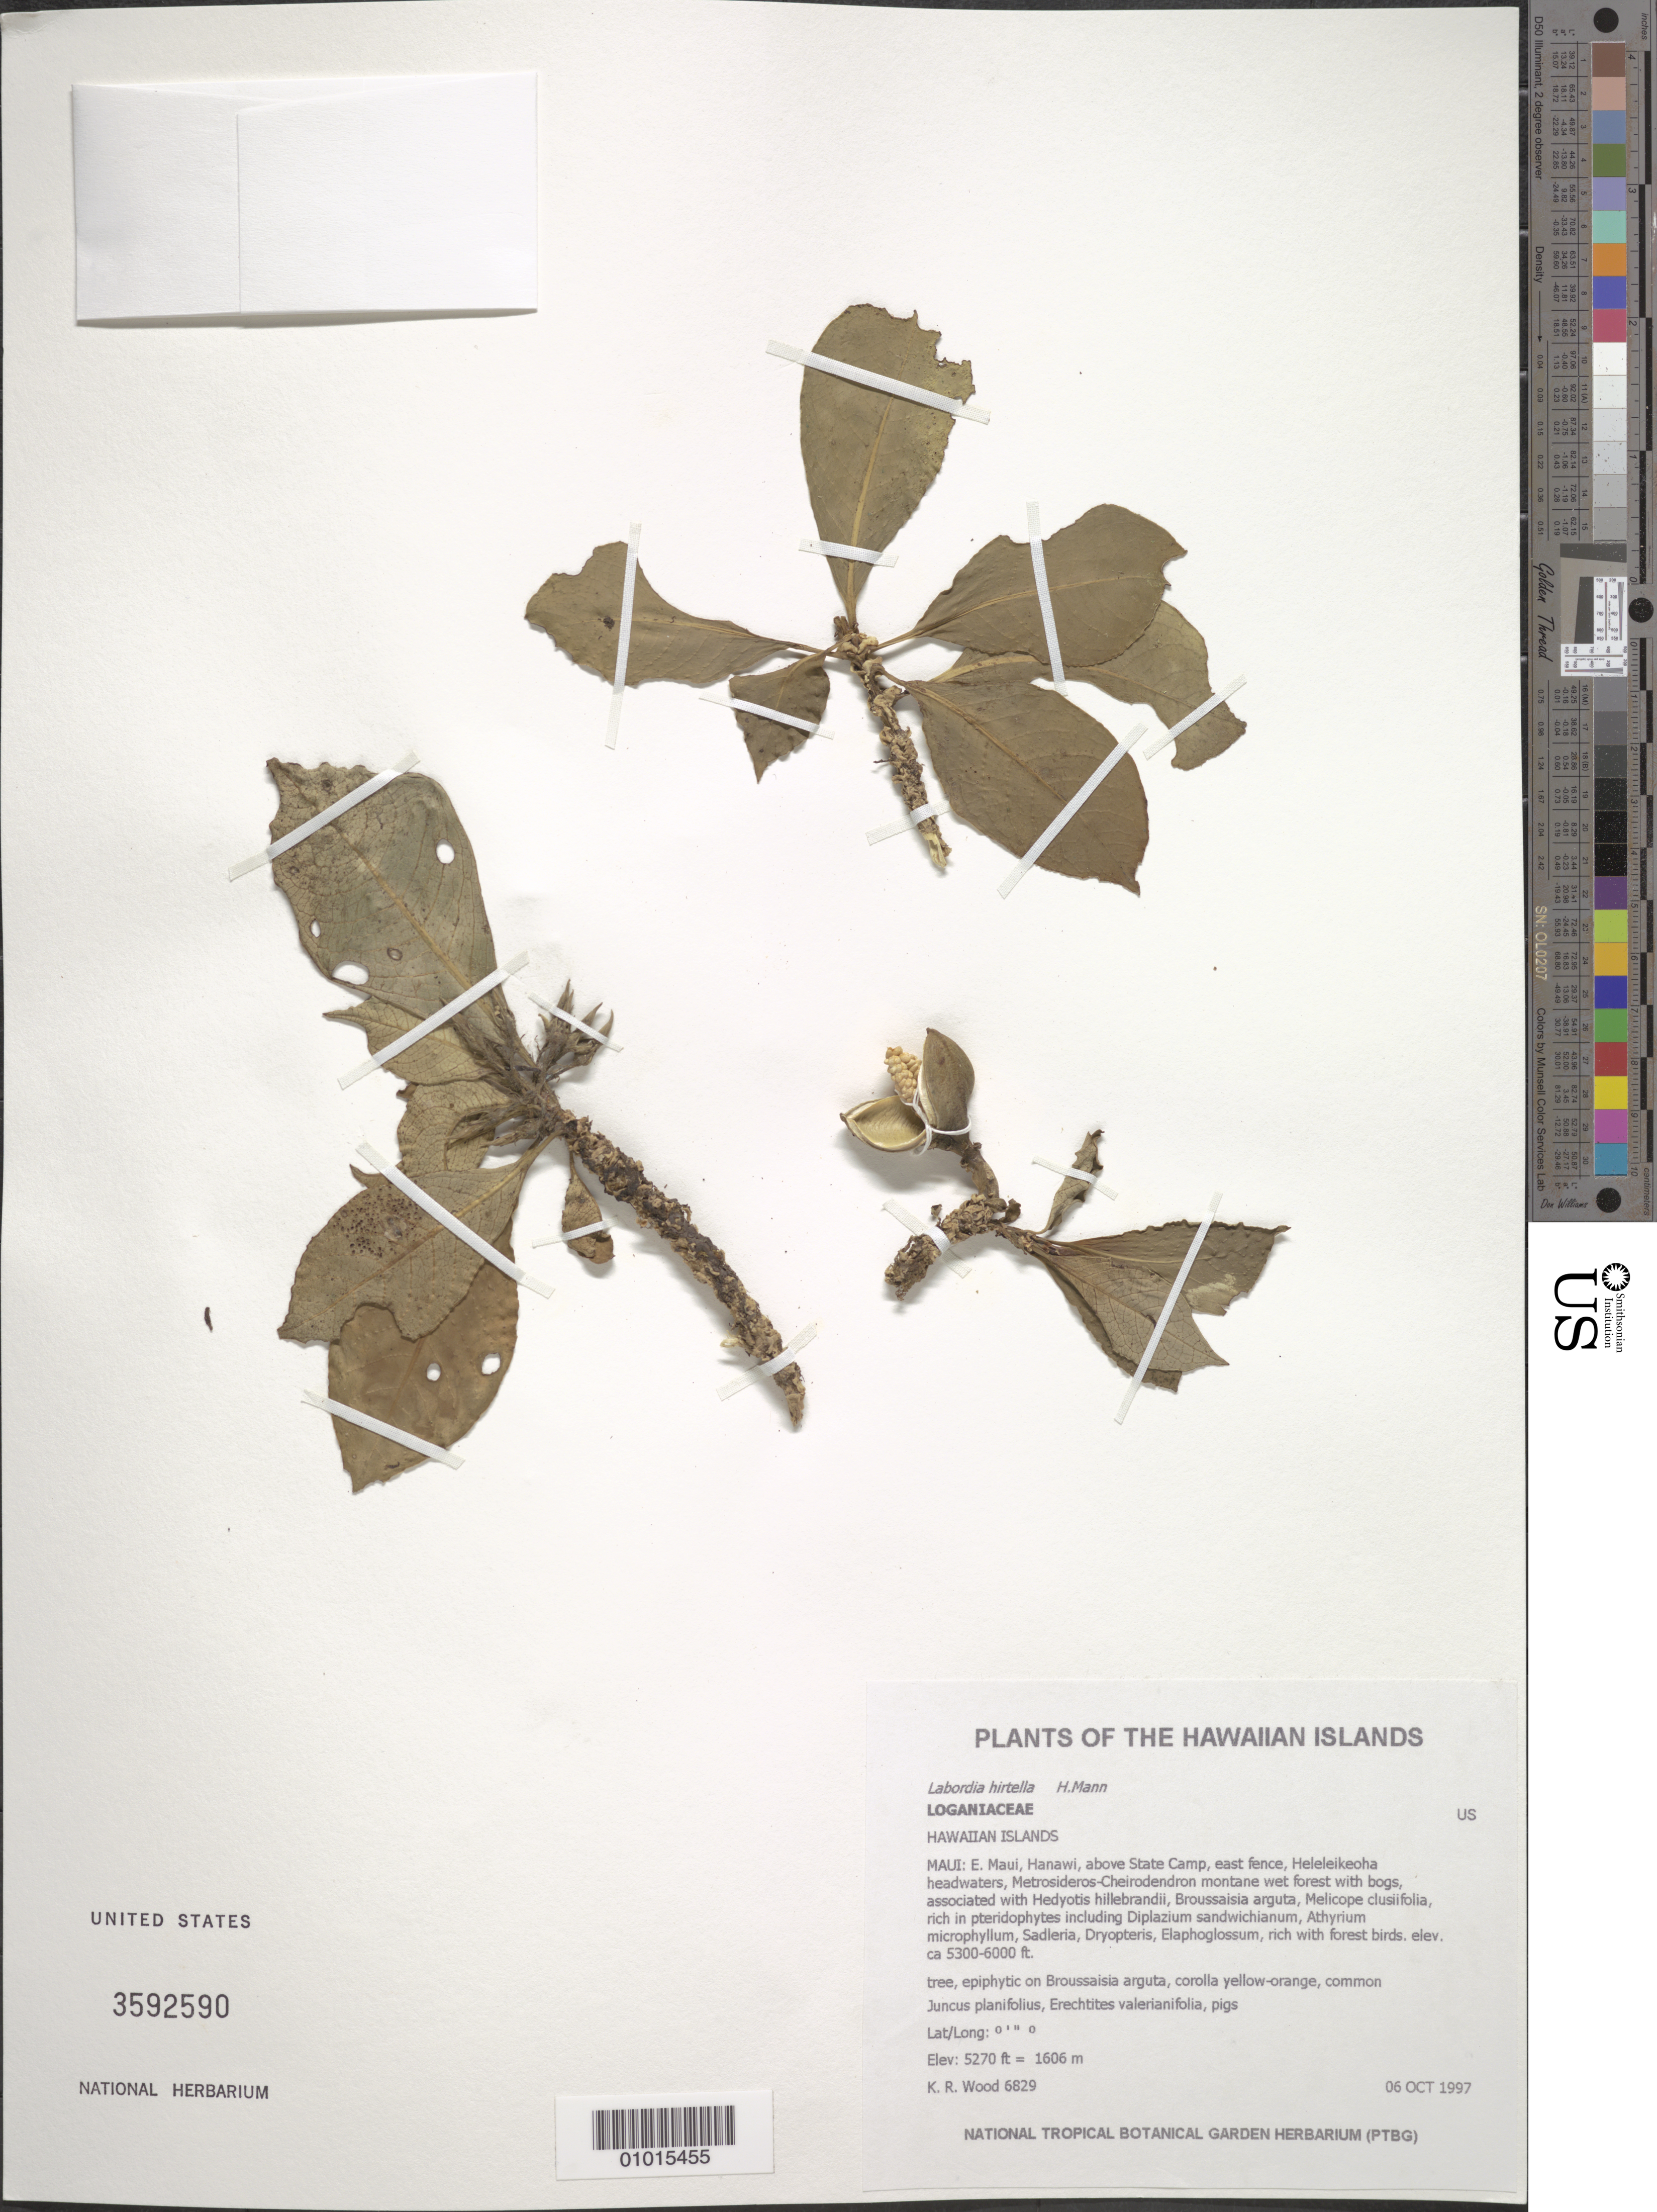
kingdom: Plantae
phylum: Tracheophyta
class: Magnoliopsida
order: Gentianales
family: Loganiaceae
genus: Geniostoma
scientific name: Geniostoma hirtellum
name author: (H. Mann) Byng & Christenh.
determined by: Wagner, W. L., (BOT), Smithsonian Institution - National Museum of Natural History (UNITED STATES)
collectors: K. R. Wood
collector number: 6829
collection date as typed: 6 Oct 1997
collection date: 1997-10-06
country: United States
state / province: Hawaii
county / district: Maui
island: Maui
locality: E. Maui, Hanawai, above State Camp, east fence, Helelkeoha headwaters.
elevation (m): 1606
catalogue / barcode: US 3592590